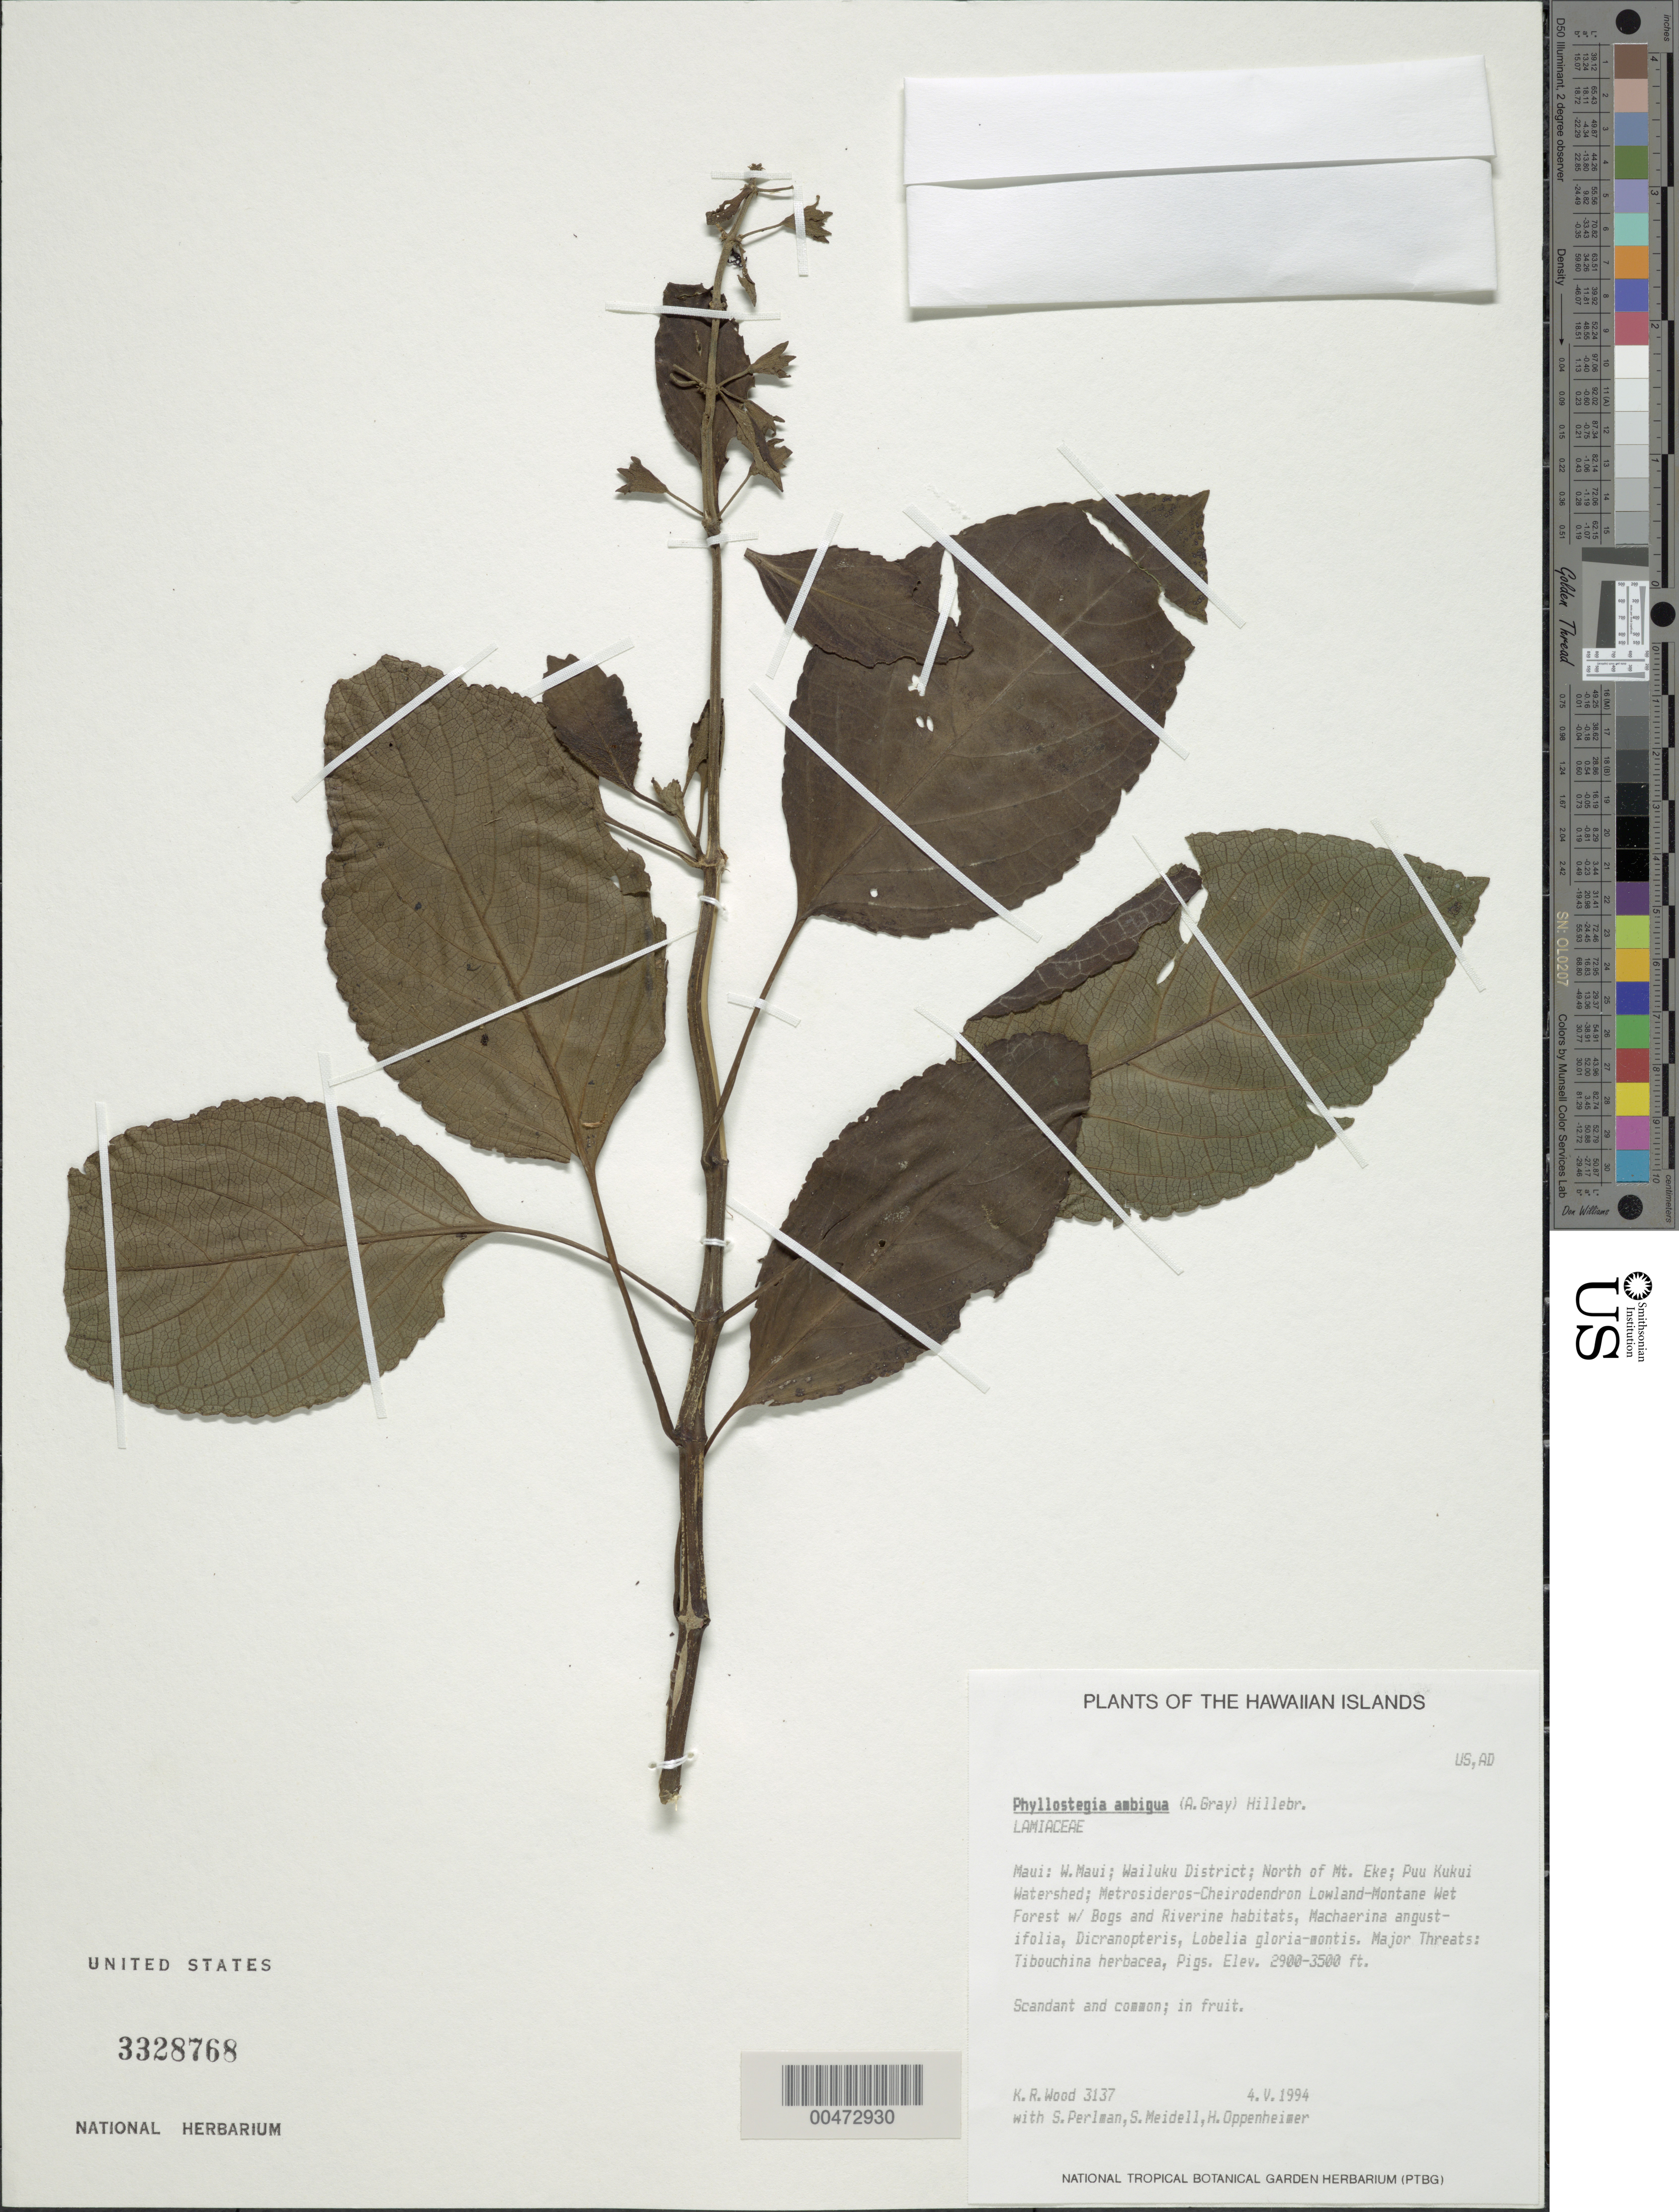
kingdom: Plantae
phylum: Tracheophyta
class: Magnoliopsida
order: Lamiales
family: Lamiaceae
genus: Phyllostegia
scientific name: Phyllostegia ambigua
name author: (A. Gray) Hillebr.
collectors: K. R. Wood, S. P. Perlman, S. Meidell & H. Oppenheimer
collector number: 3137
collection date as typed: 4 May 1994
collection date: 1994-05-04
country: United States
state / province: Hawaii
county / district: Maui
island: Maui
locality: W Maui, Wailuku Dist, N of Mt Eke, Puu Kukui Watershed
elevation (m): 884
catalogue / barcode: US 3328768